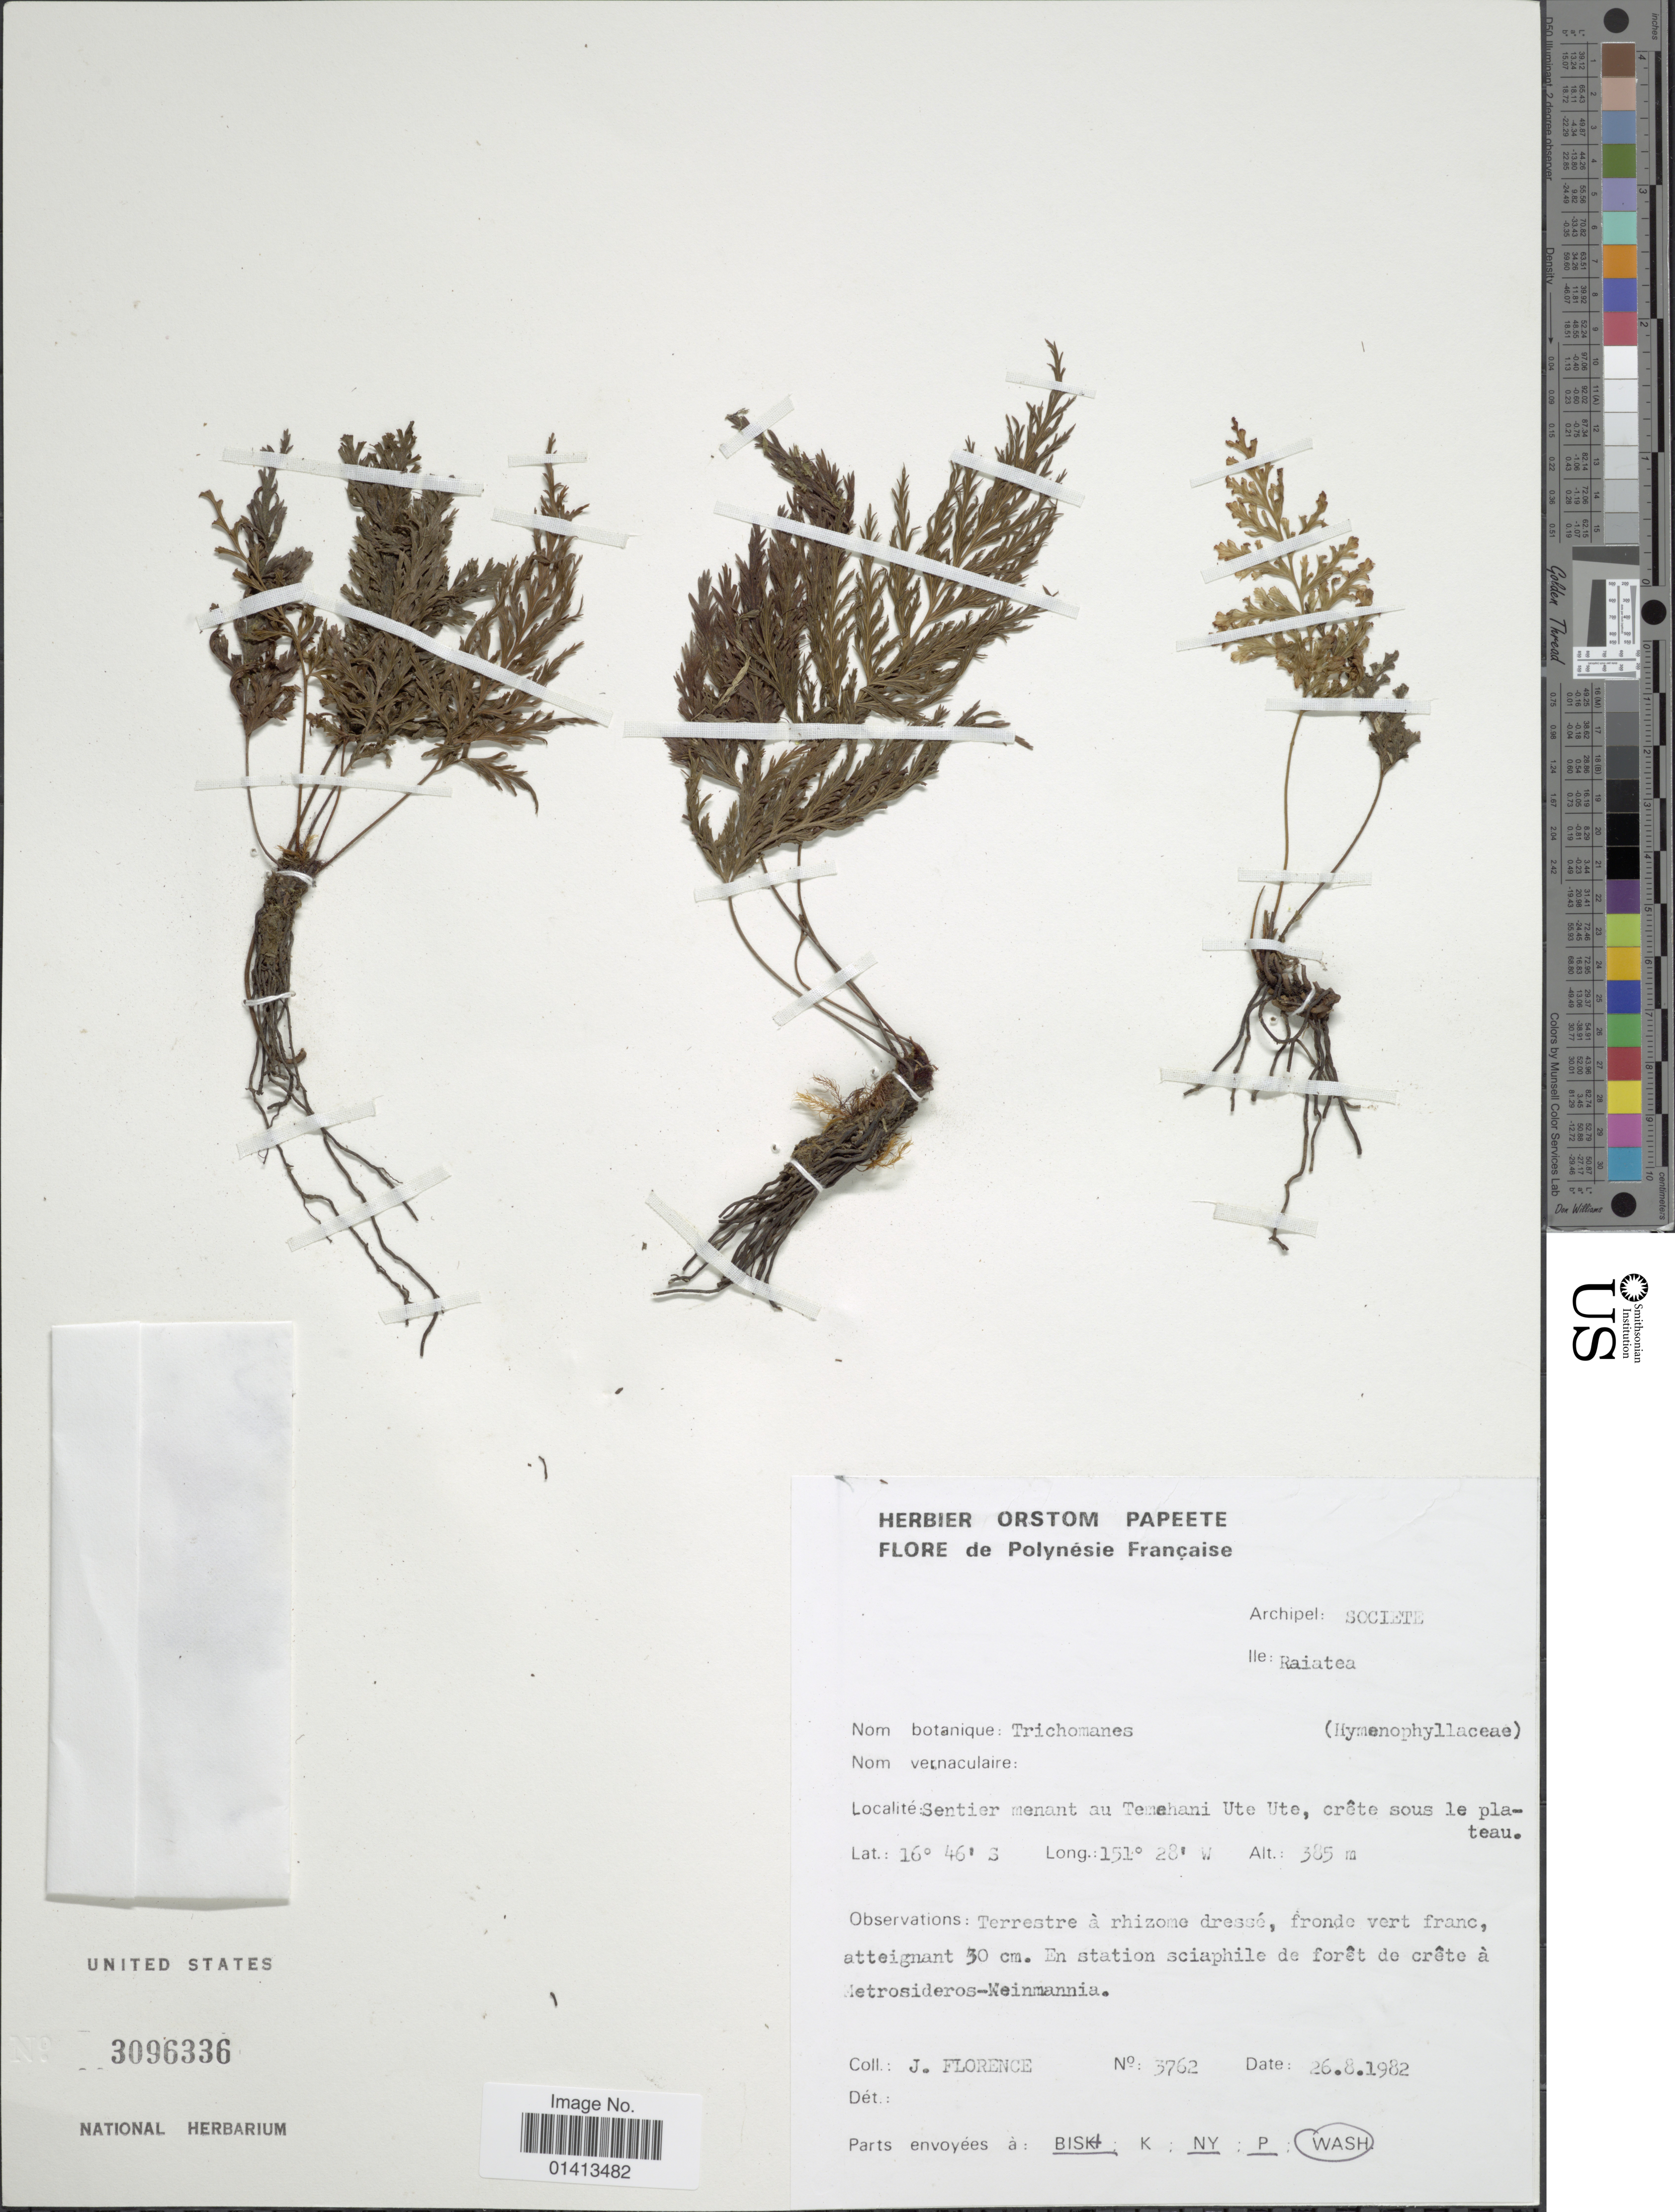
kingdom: Plantae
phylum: Tracheophyta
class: Polypodiopsida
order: Hymenophyllales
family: Hymenophyllaceae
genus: Crepidomanes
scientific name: Crepidomanes sp.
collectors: J. Florence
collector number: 3762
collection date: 1982-08-26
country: French Polynesia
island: Raiatea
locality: Archipel: Societe, Ile: Raiatea, Sentier menant au Temehani Ute Ute, crête sous le plateau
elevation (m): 385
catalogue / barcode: US 3096336